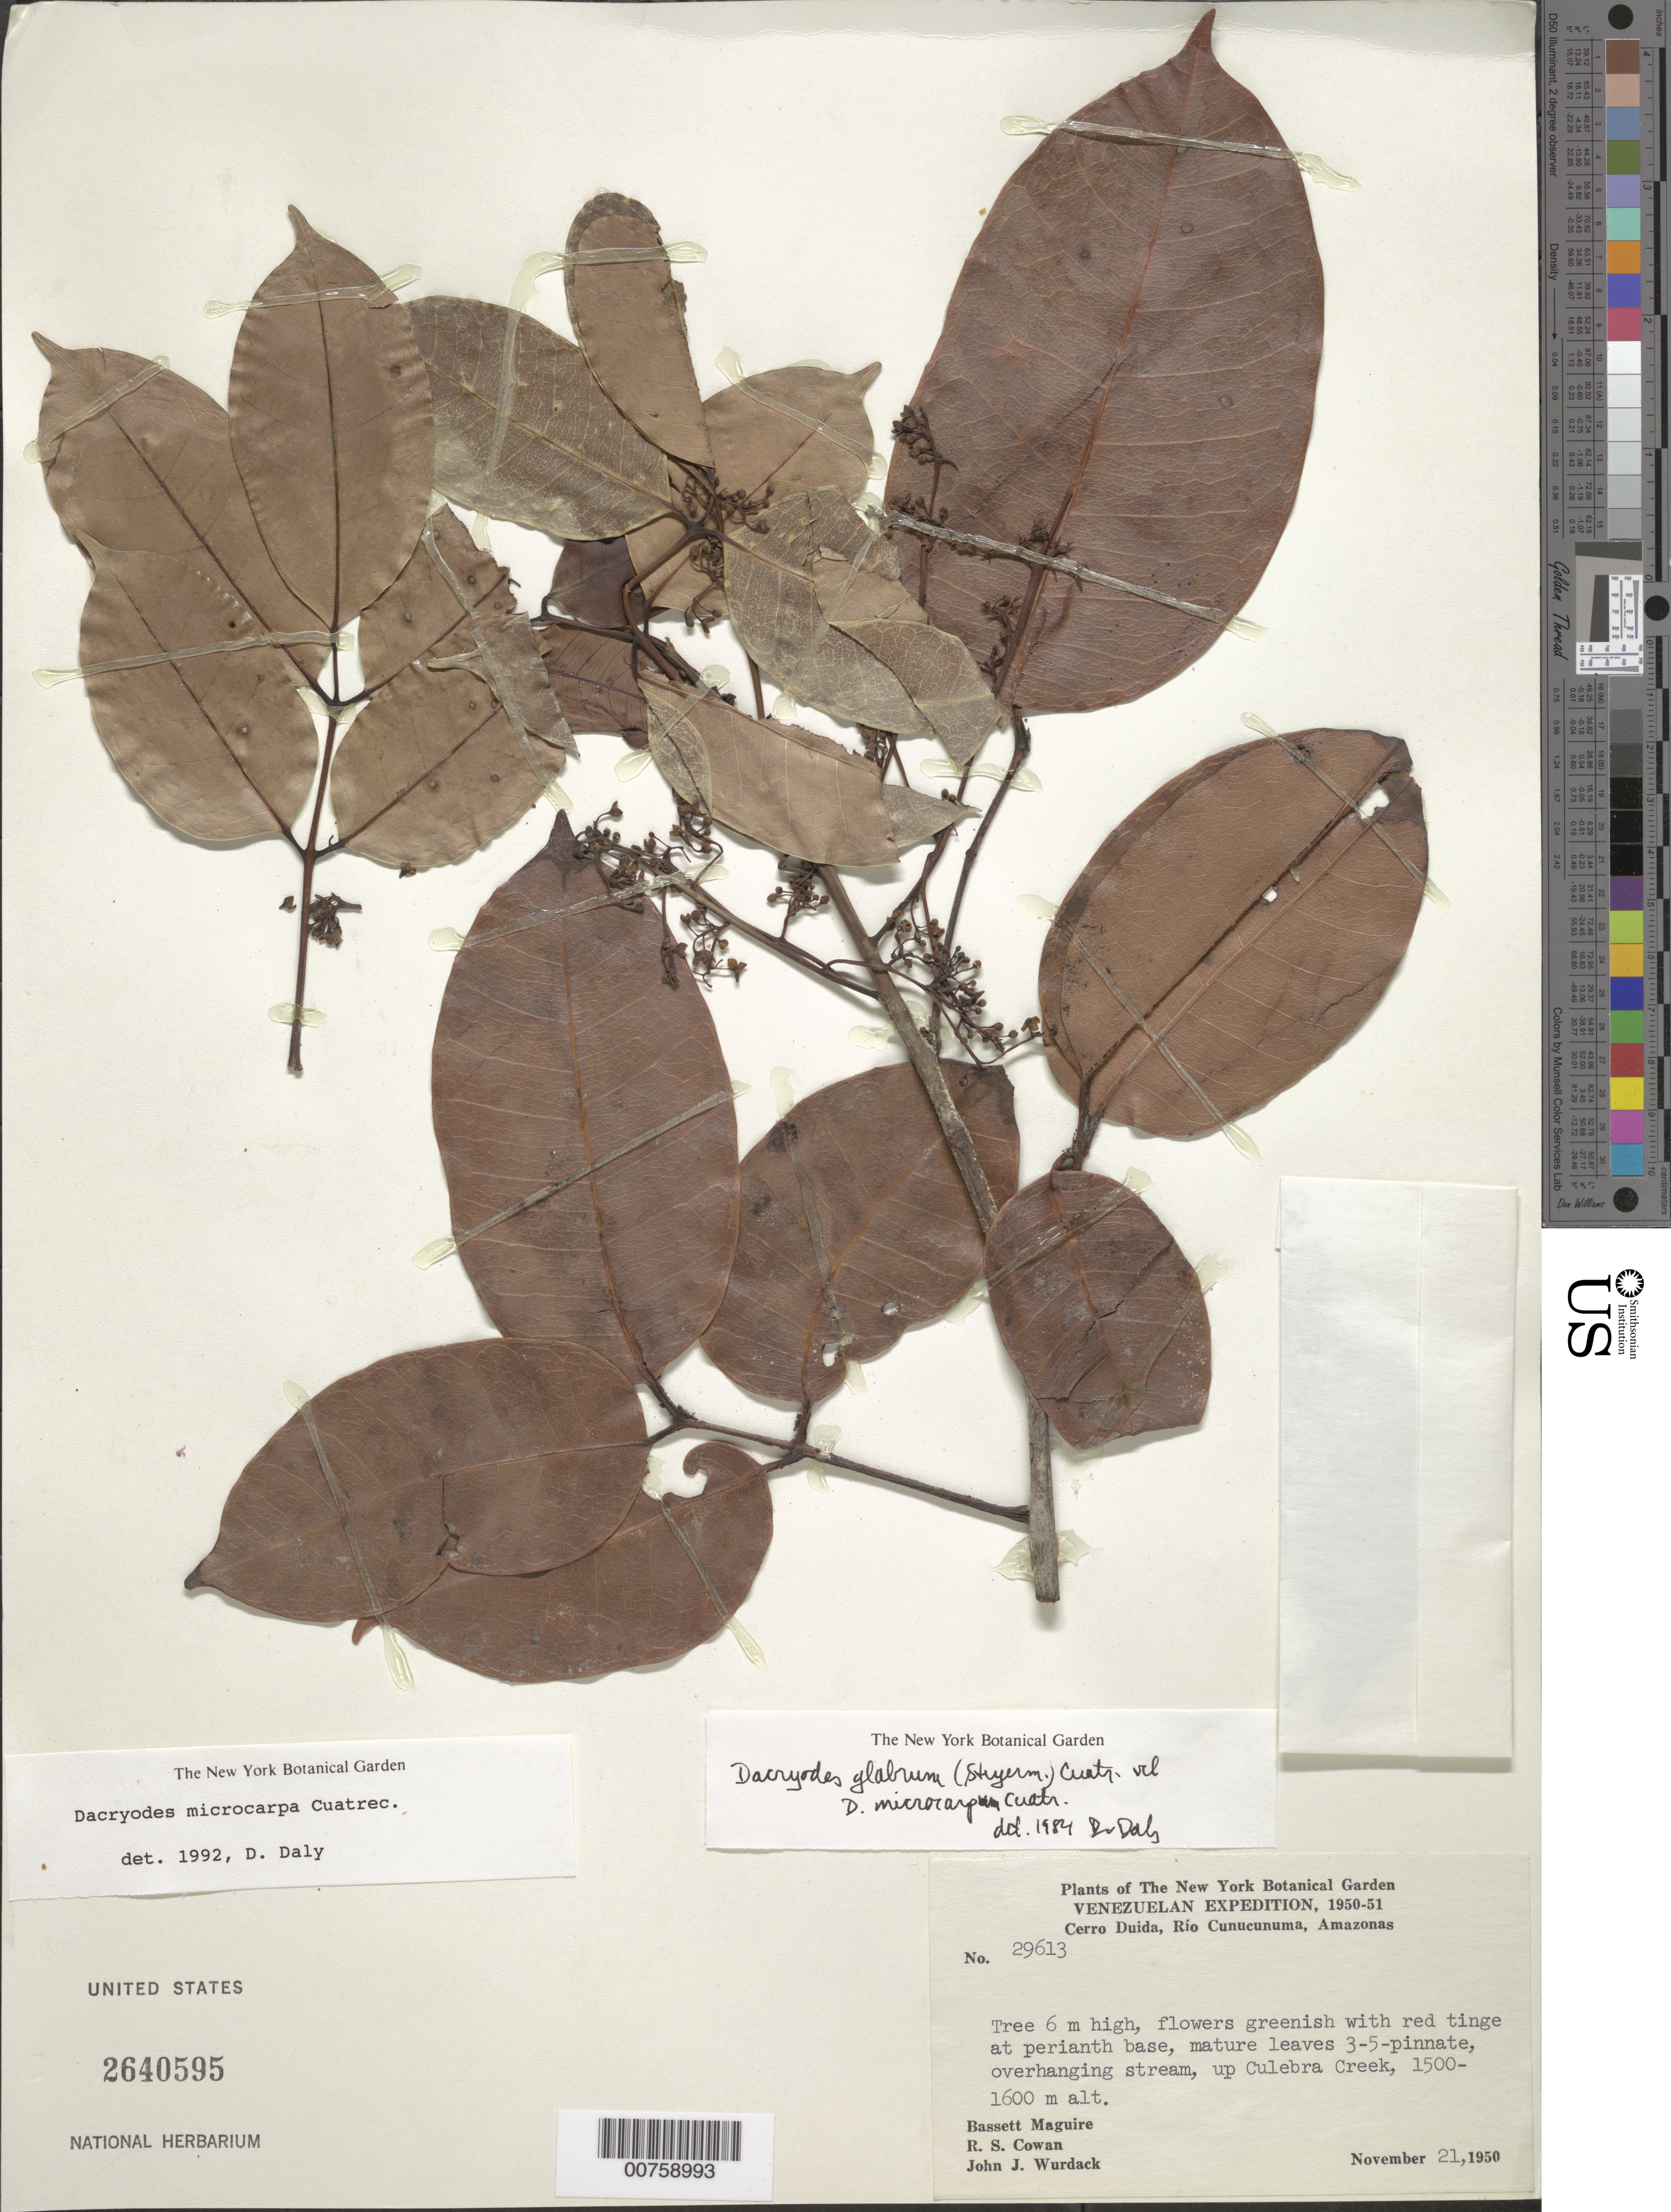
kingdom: Plantae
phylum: Tracheophyta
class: Magnoliopsida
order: Sapindales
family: Burseraceae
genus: Dacryodes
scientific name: Dacryodes microcarpa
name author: Cuatrec.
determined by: Daly, D. C.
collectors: B. Maguire, R. S. Cowan & J. J. Wurdack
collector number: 29613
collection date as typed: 21-Nov-50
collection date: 1950-11-21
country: Venezuela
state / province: Amazonas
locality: Cerro Duida, Río Cunucunuma, Caño Culebra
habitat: Overhanging stream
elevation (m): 1500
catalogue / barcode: US 2640595